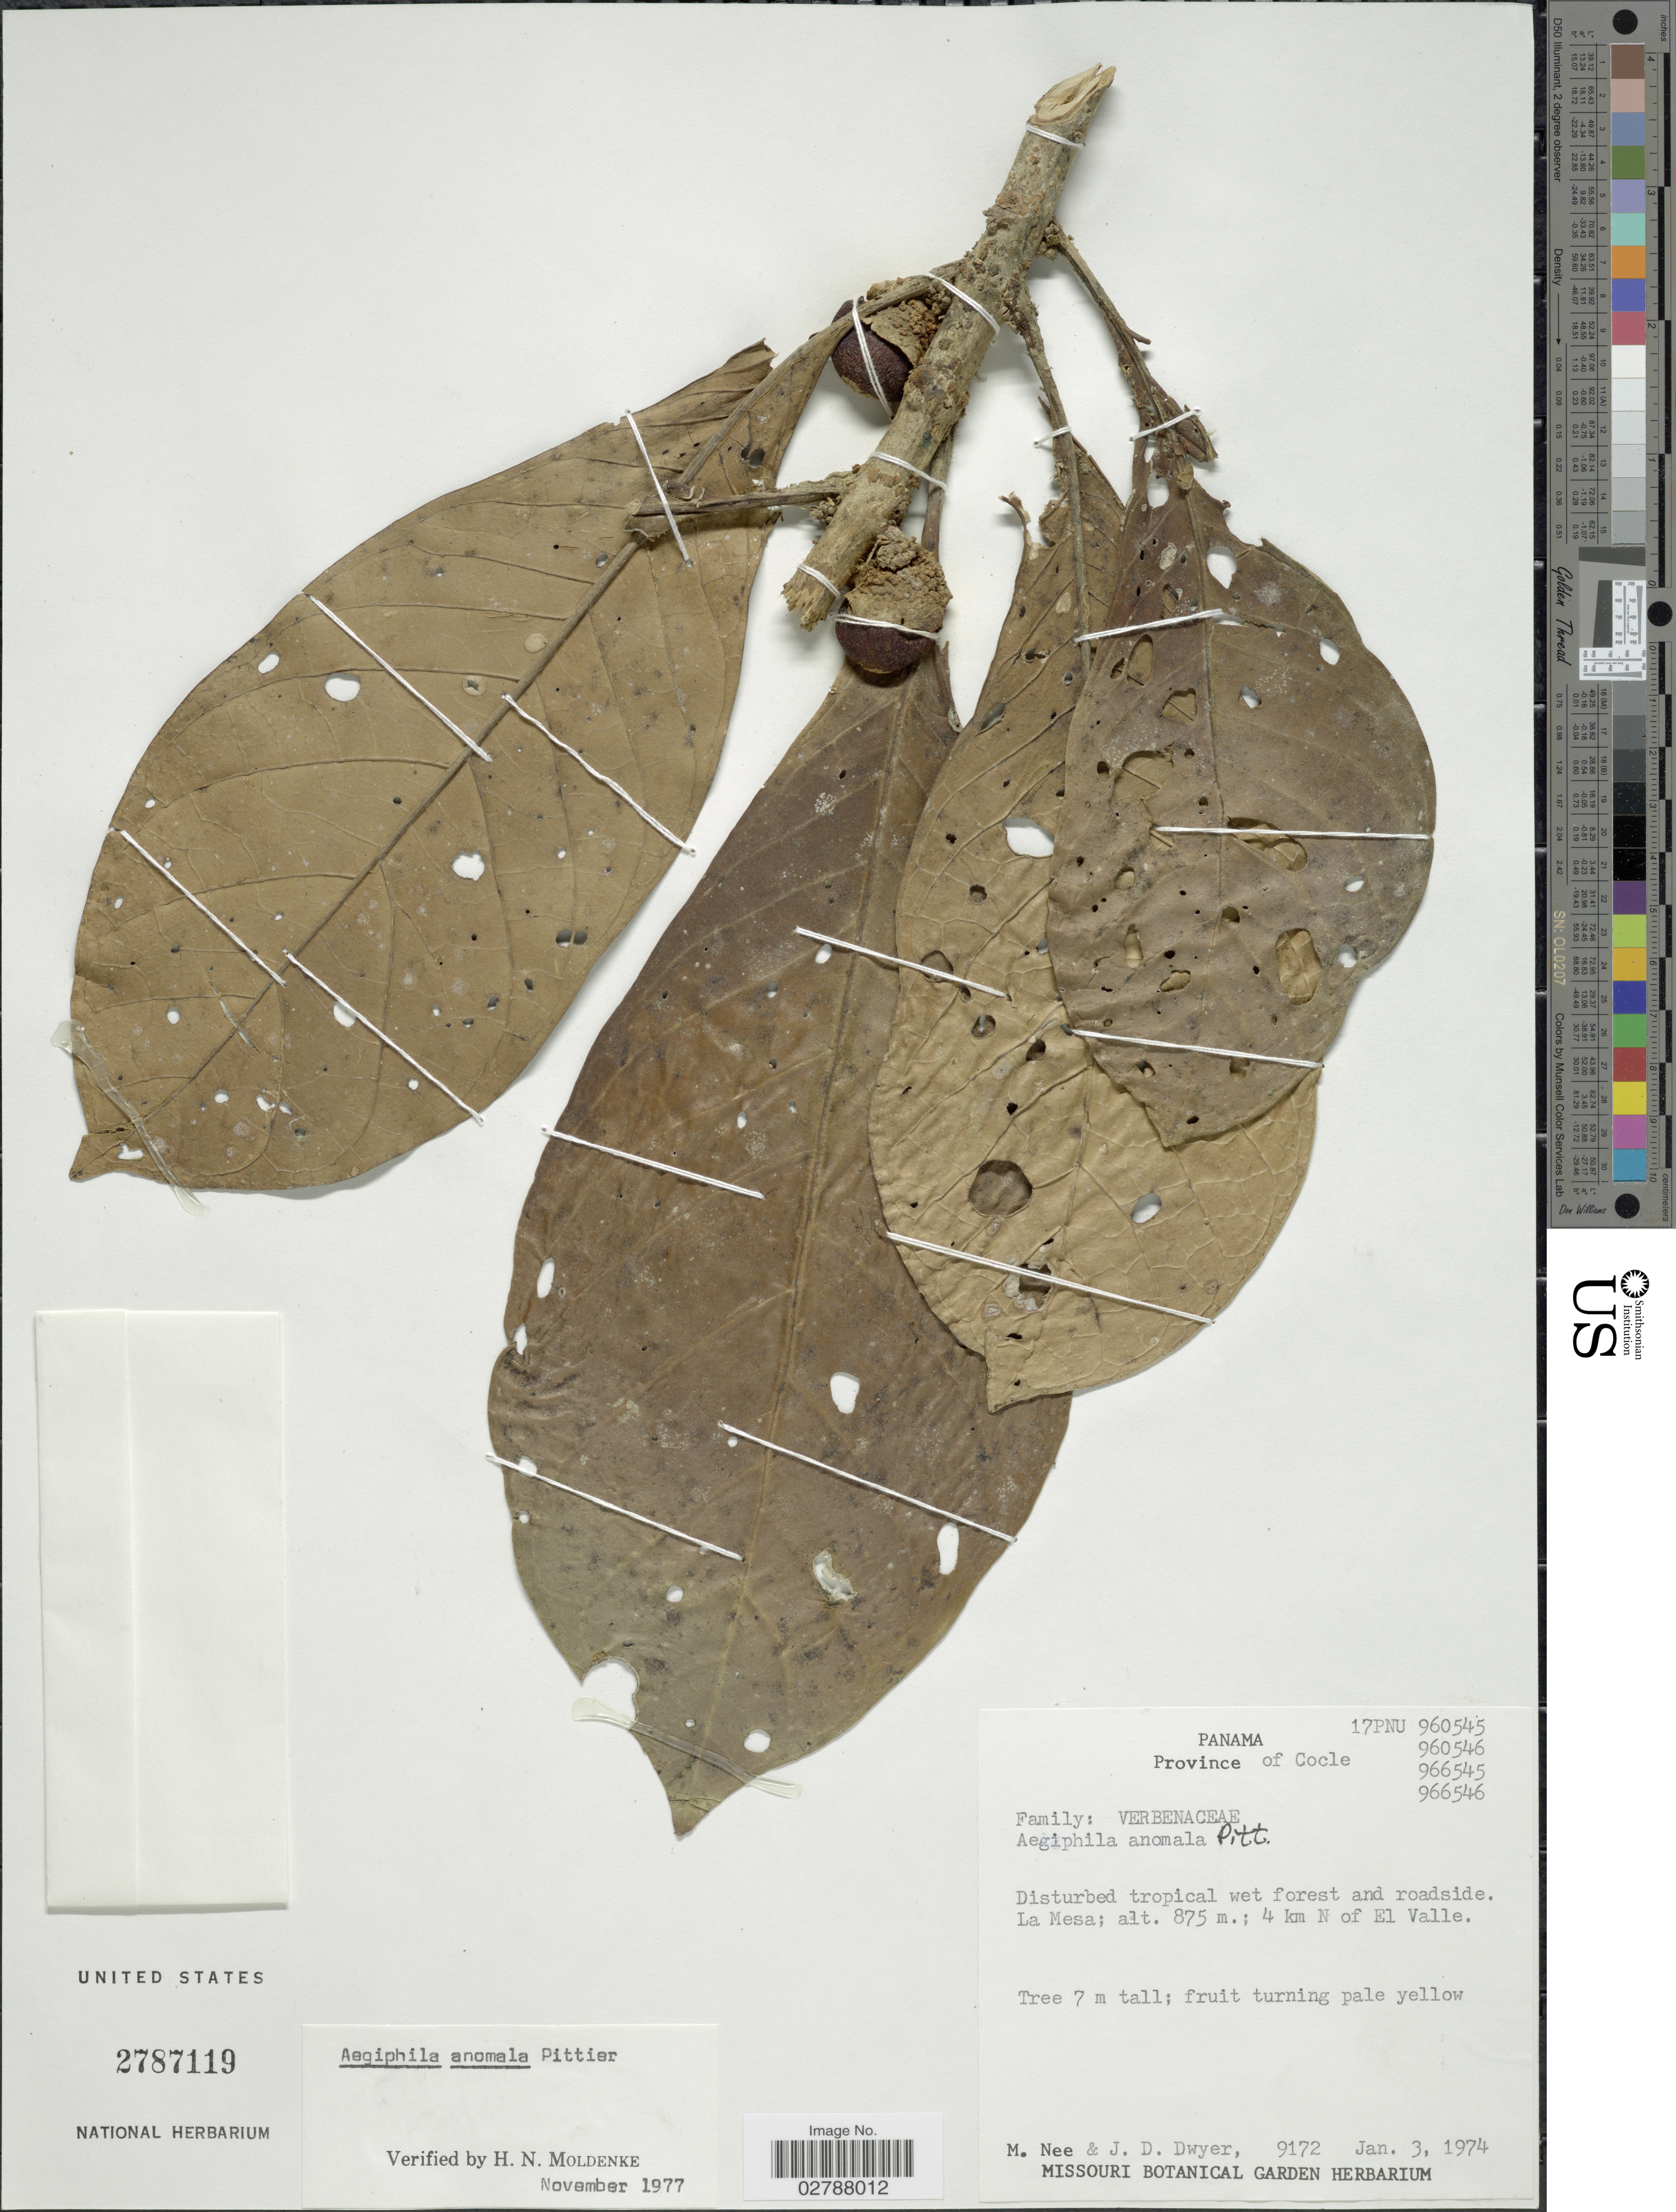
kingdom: Plantae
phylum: Tracheophyta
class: Magnoliopsida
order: Lamiales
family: Lamiaceae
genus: Aegiphila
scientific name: Aegiphila anomala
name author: Pittier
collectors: M. Nee & J. D. Dwyer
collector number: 9172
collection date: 1974-01-03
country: Panama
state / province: Coclé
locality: La Mesa; 4 km N of El Valle.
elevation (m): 875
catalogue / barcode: US 2787119